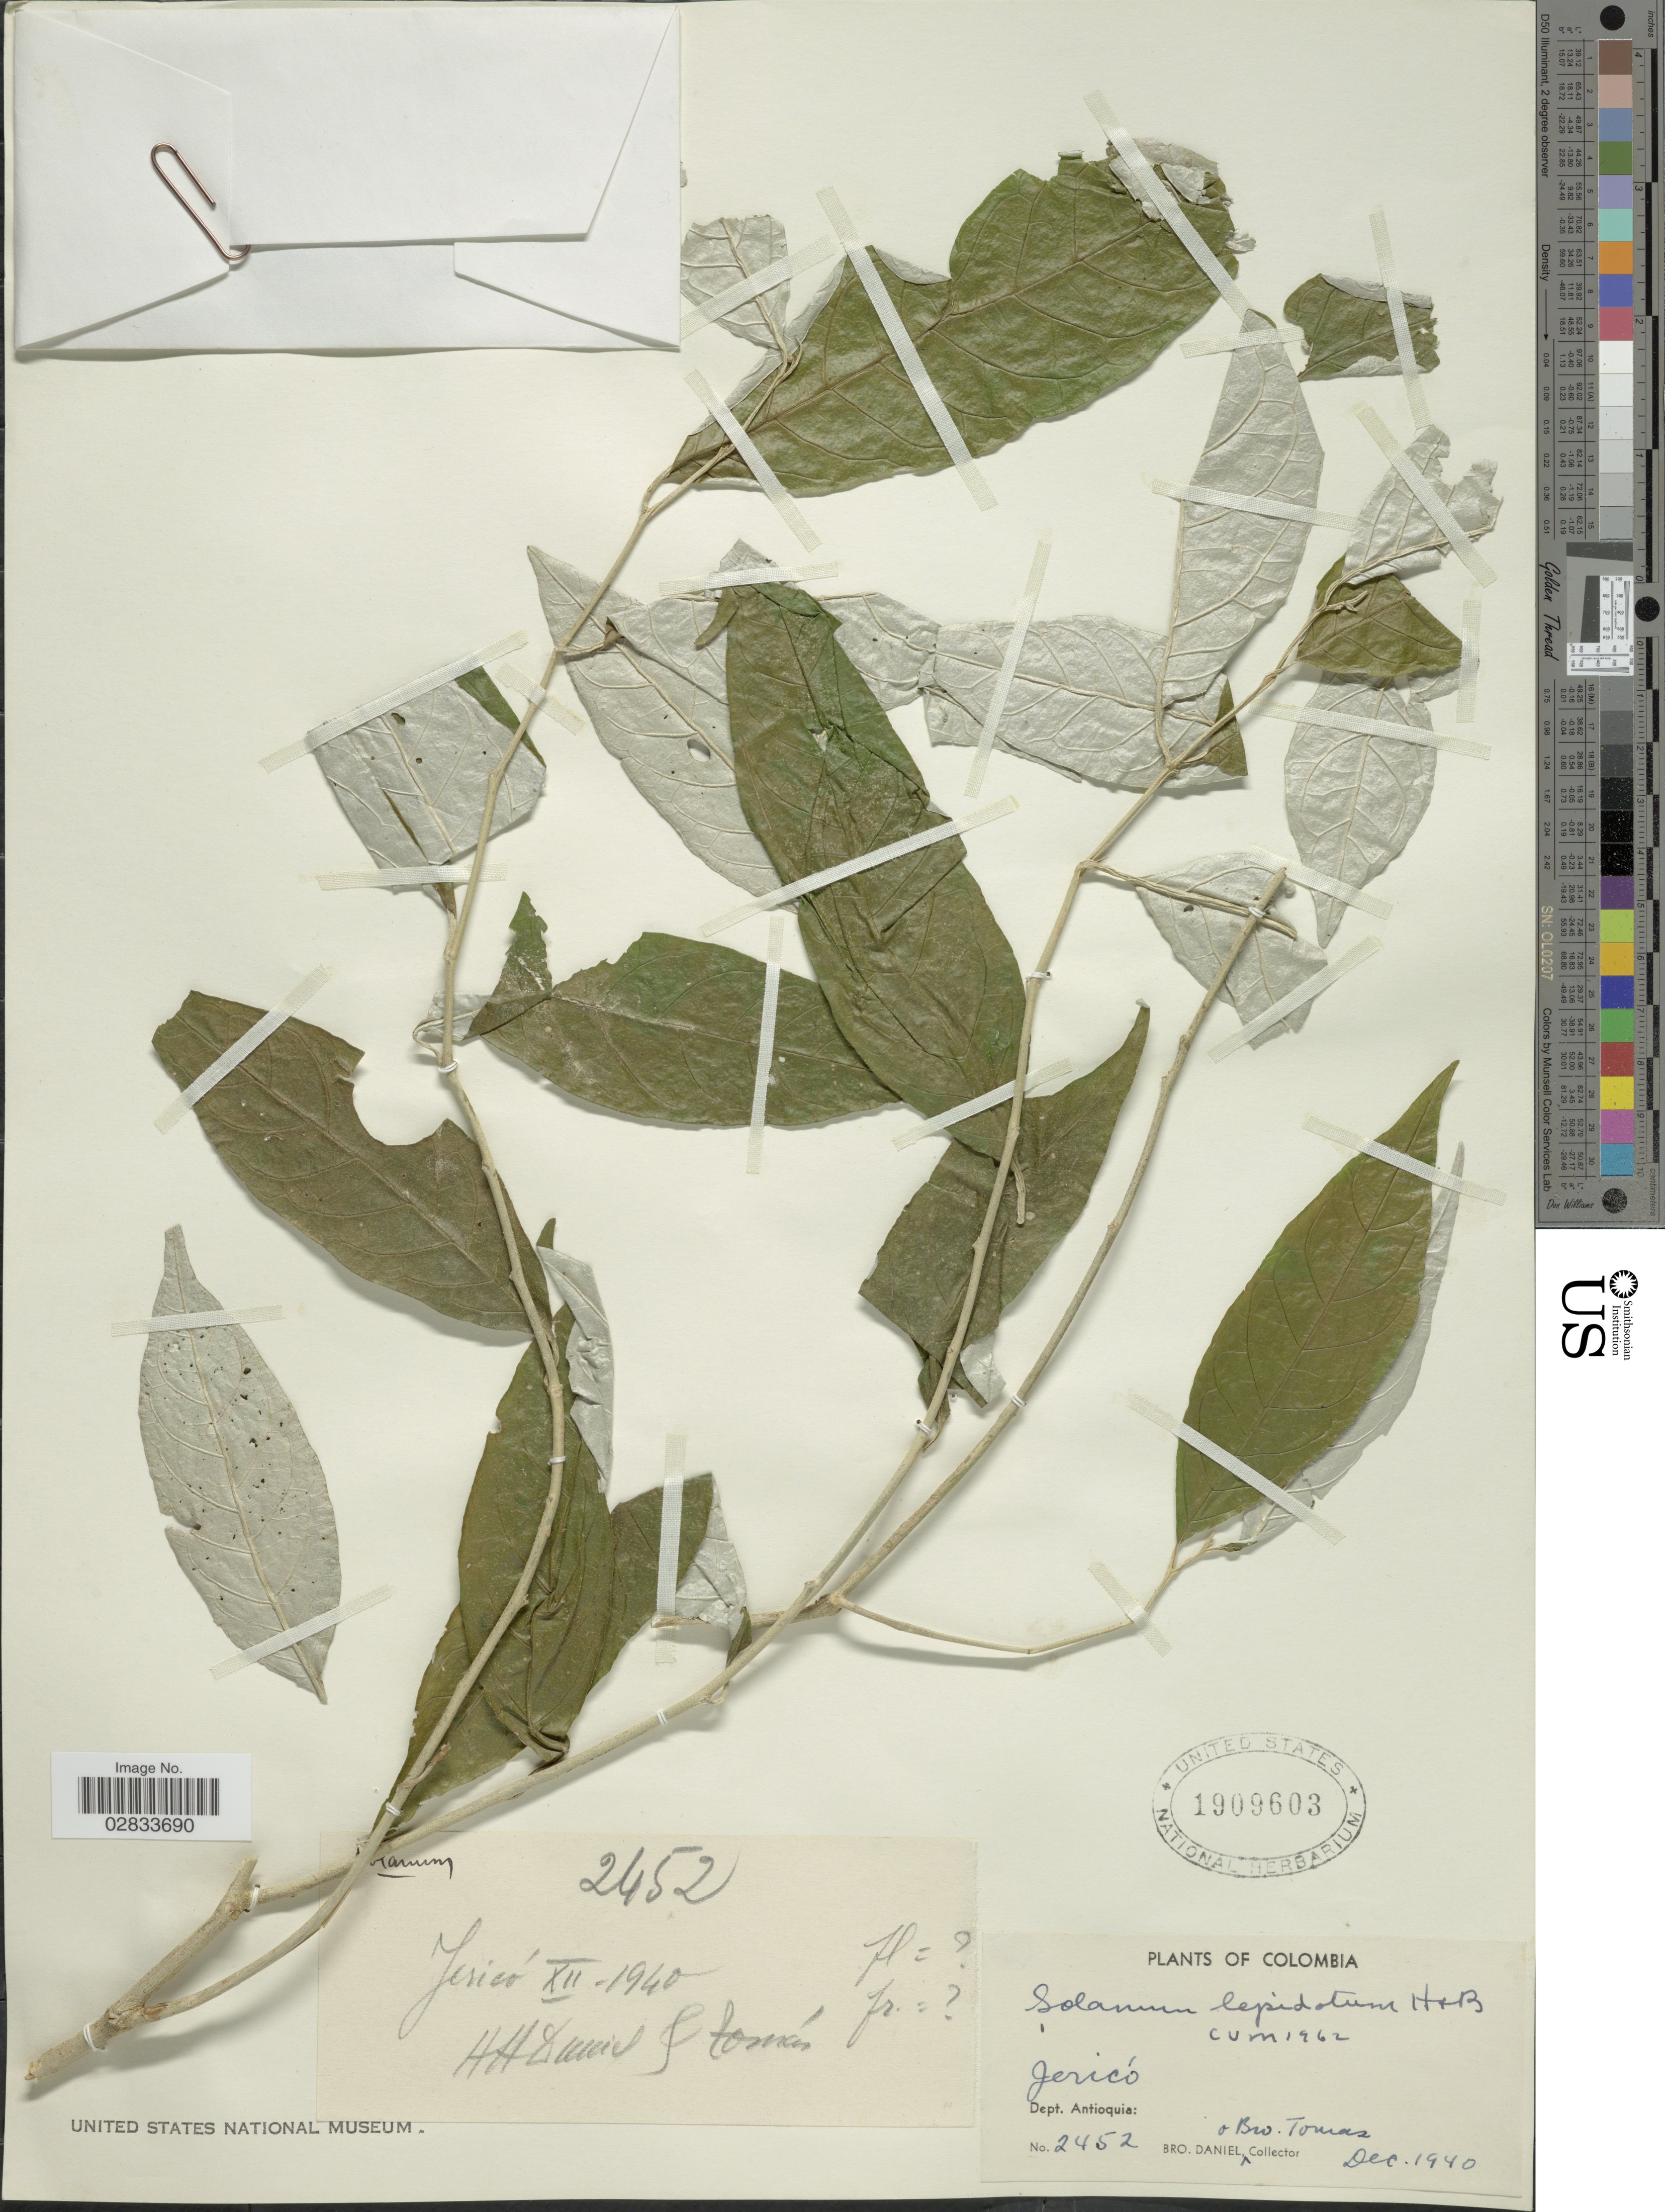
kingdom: Plantae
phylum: Tracheophyta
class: Magnoliopsida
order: Solanales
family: Solanaceae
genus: Solanum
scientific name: Solanum lepidotum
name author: Humb. & Bonpl. ex Dunal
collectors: Bro. Daniel & B. Tomas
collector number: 2452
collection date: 1940-12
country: Colombia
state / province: Antioquia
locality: Jericó, Dept. Antioquia.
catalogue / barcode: US 1909603